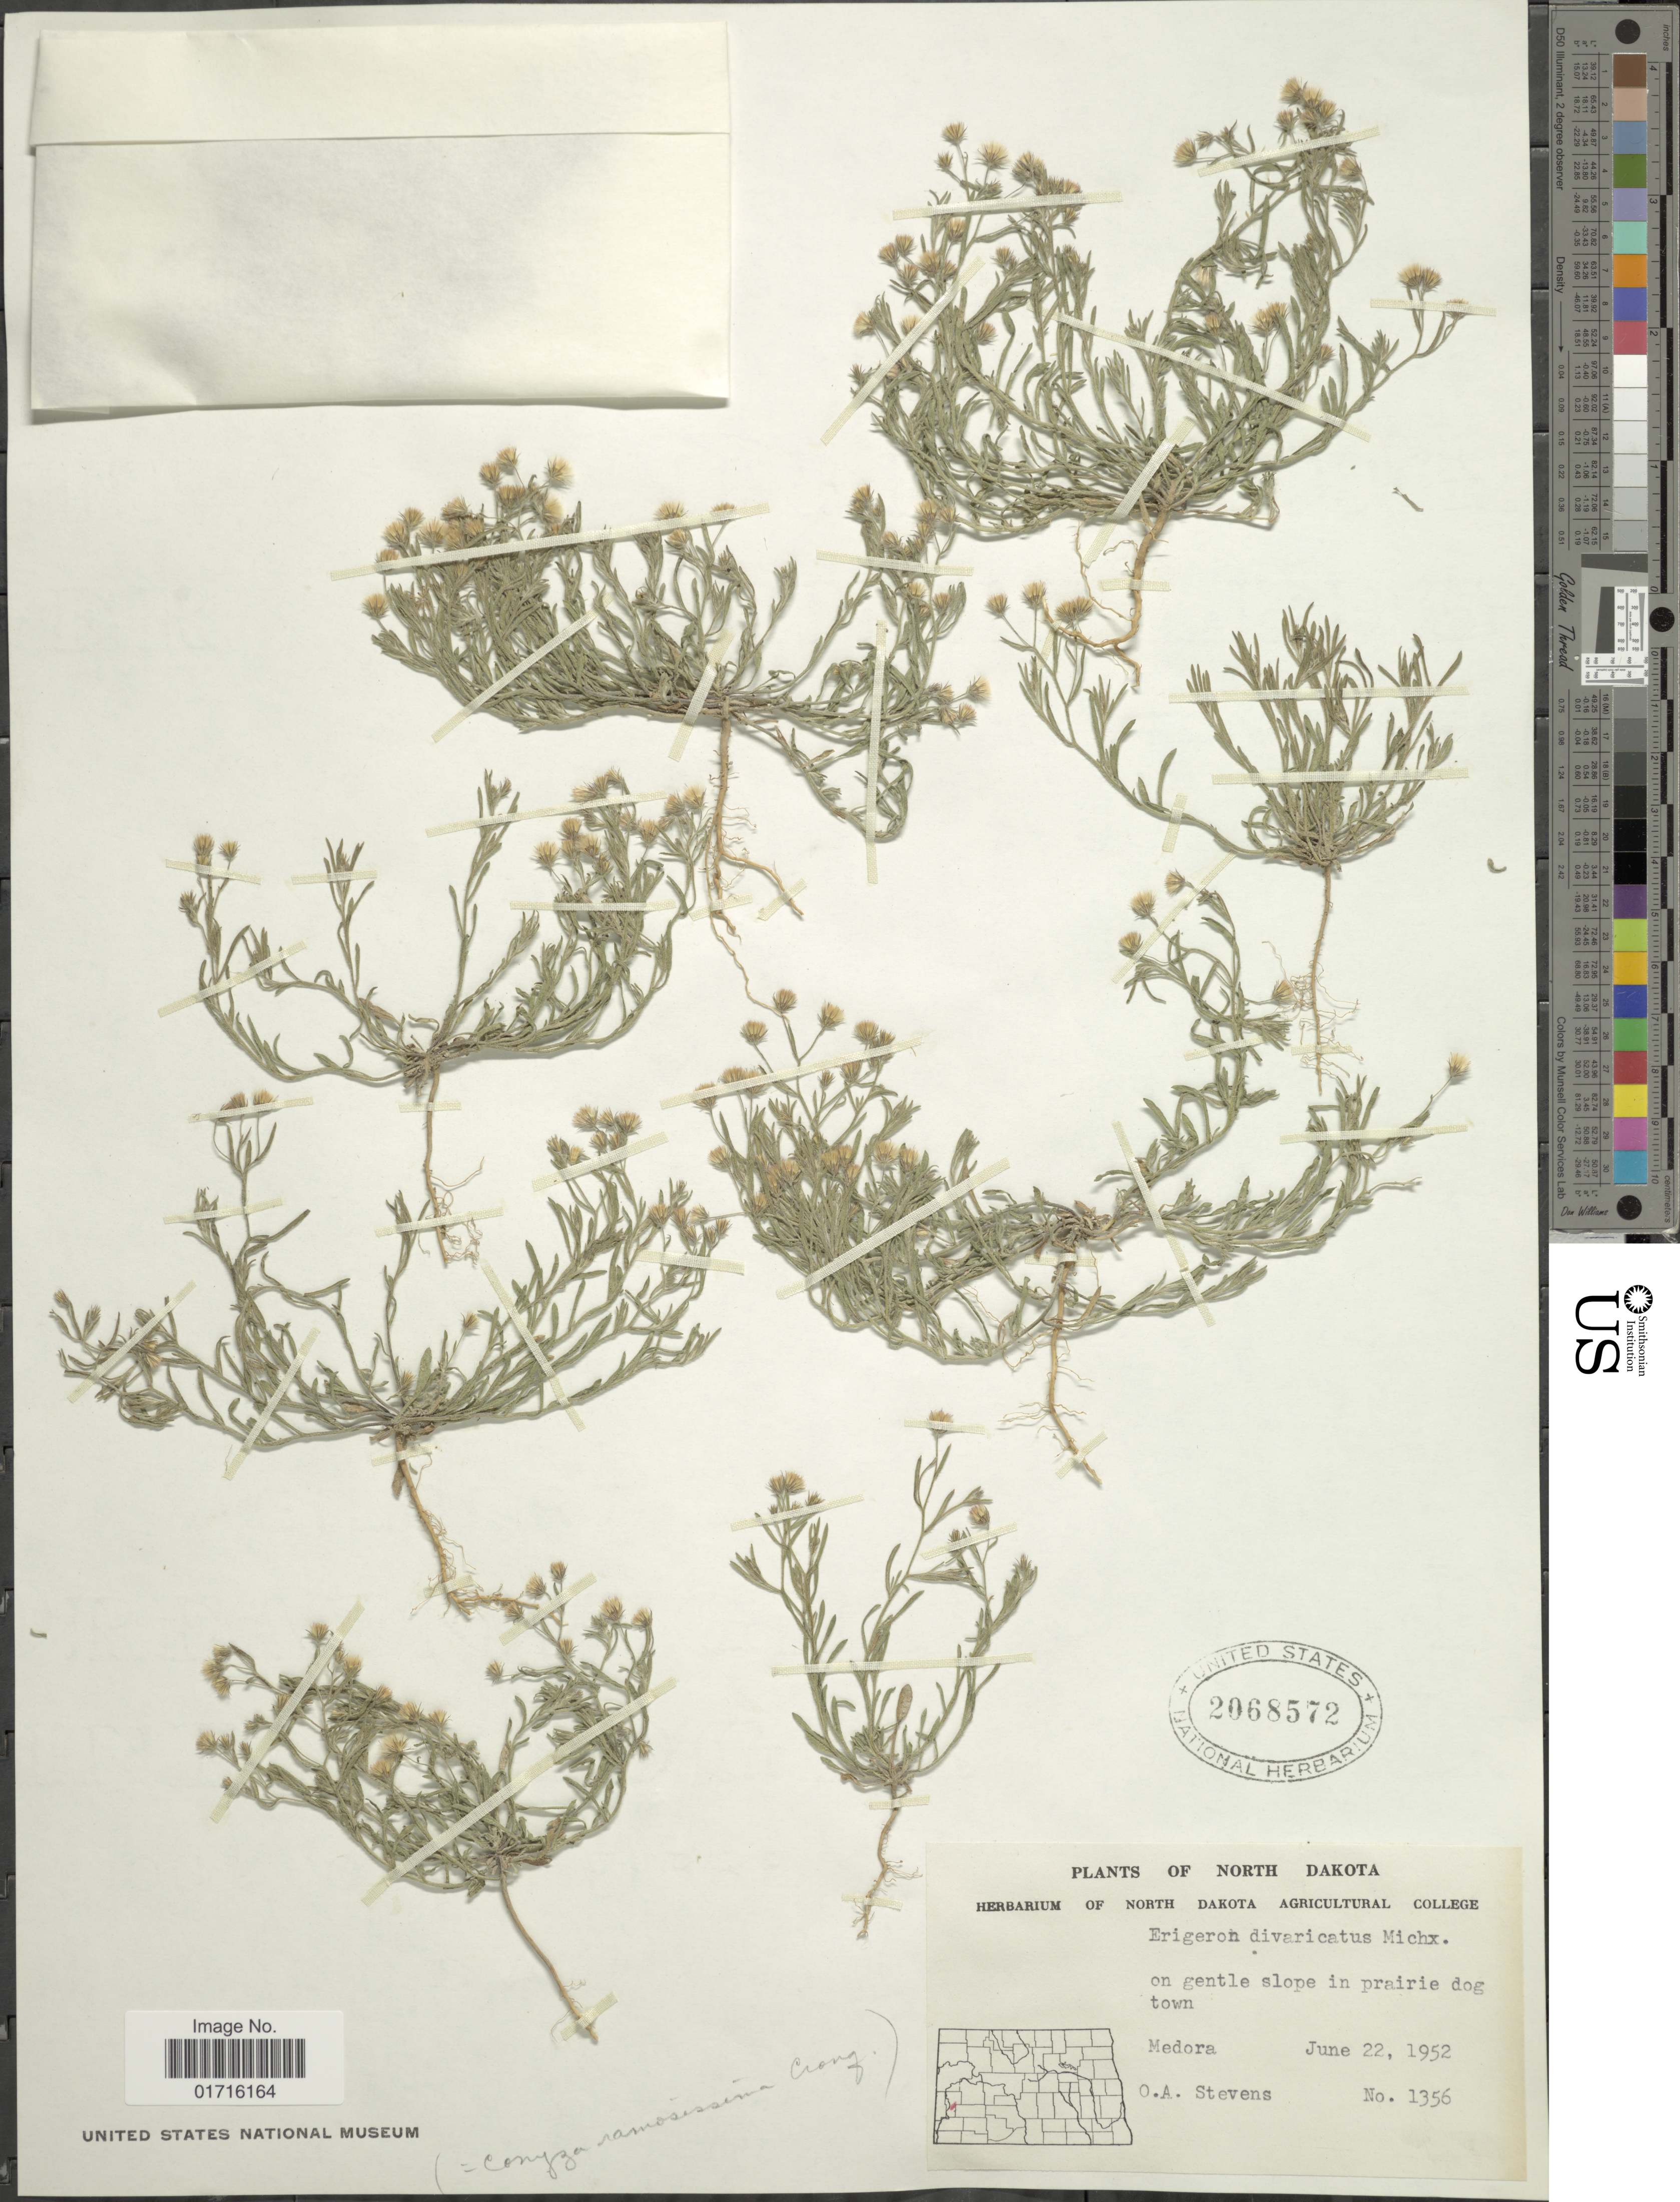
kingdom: Plantae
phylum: Tracheophyta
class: Magnoliopsida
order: Asterales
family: Asteraceae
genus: Conyza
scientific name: Conyza divaricata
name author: Spreng.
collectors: O. A. Stevens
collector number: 1356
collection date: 1952-06-22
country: United States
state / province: North Dakota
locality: Medora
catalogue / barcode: US 2068572